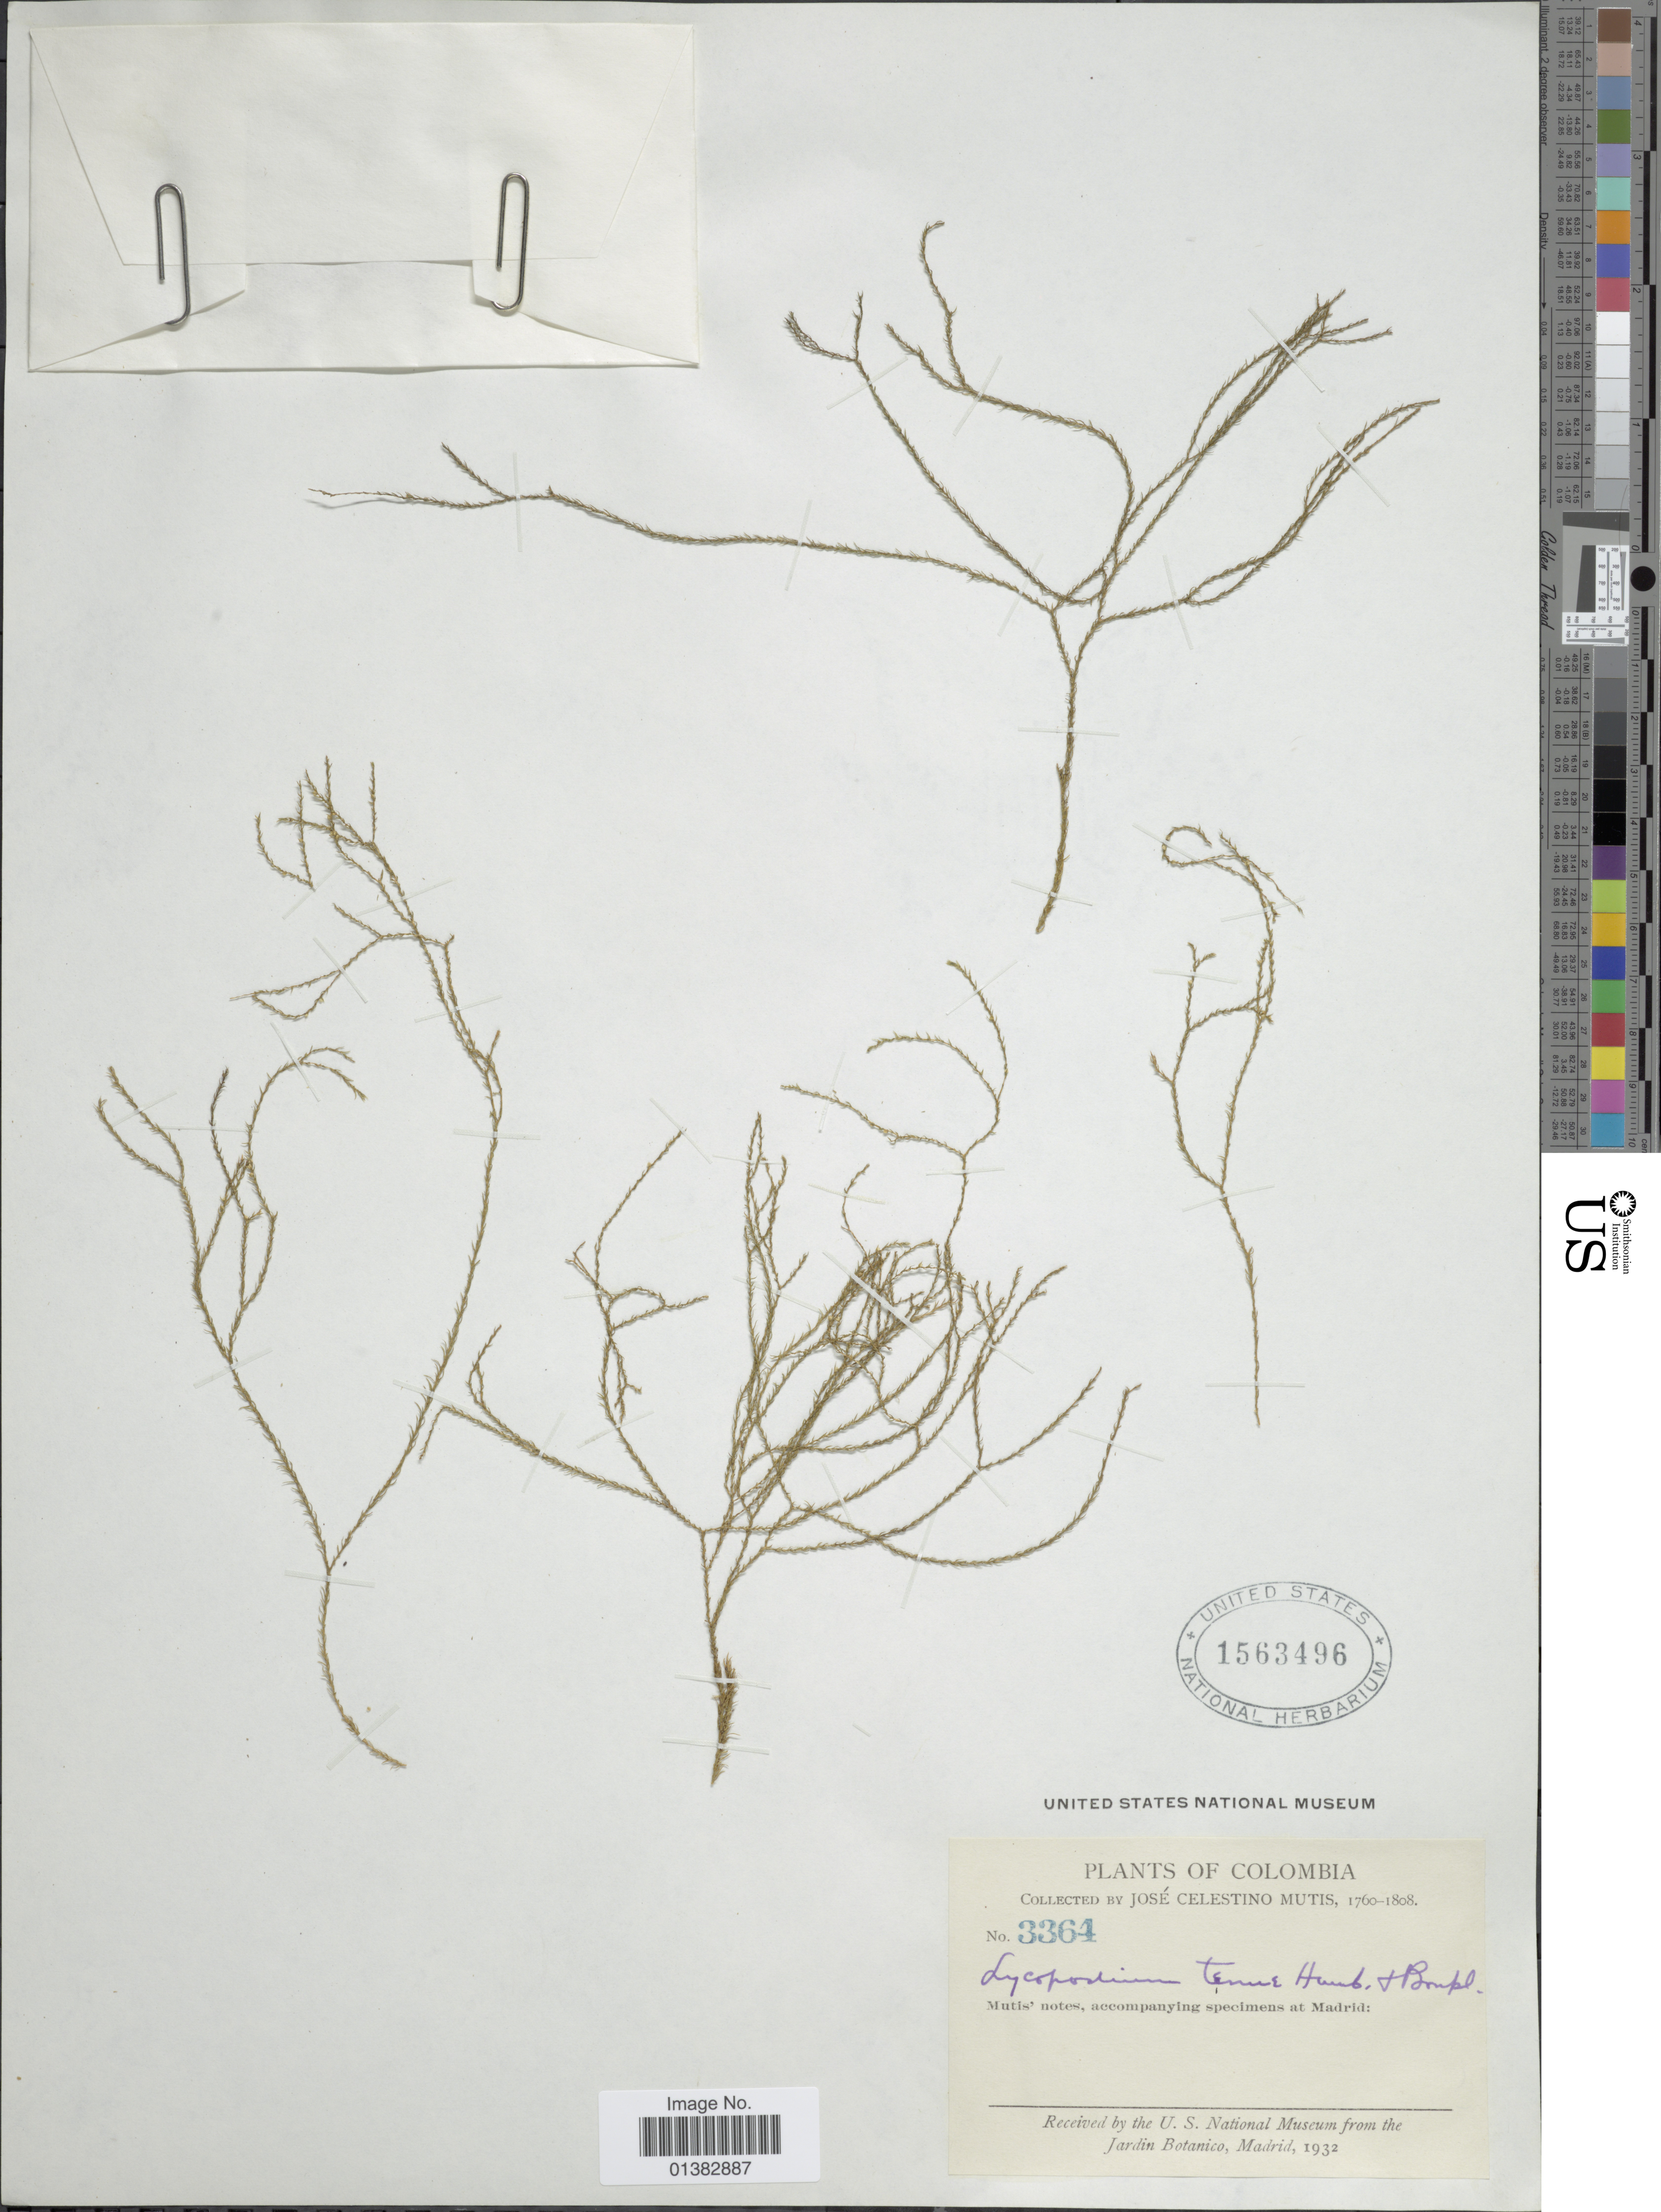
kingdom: Plantae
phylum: Tracheophyta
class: Lycopodiopsida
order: Lycopodiales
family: Lycopodiaceae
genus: Phlegmariurus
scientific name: Phlegmariurus tenuis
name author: (Humb. & Bonpl. ex Willd.) B. Øllg.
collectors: J. C. B. Mutis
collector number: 3364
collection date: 1760/1808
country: Colombia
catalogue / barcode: US 1563496